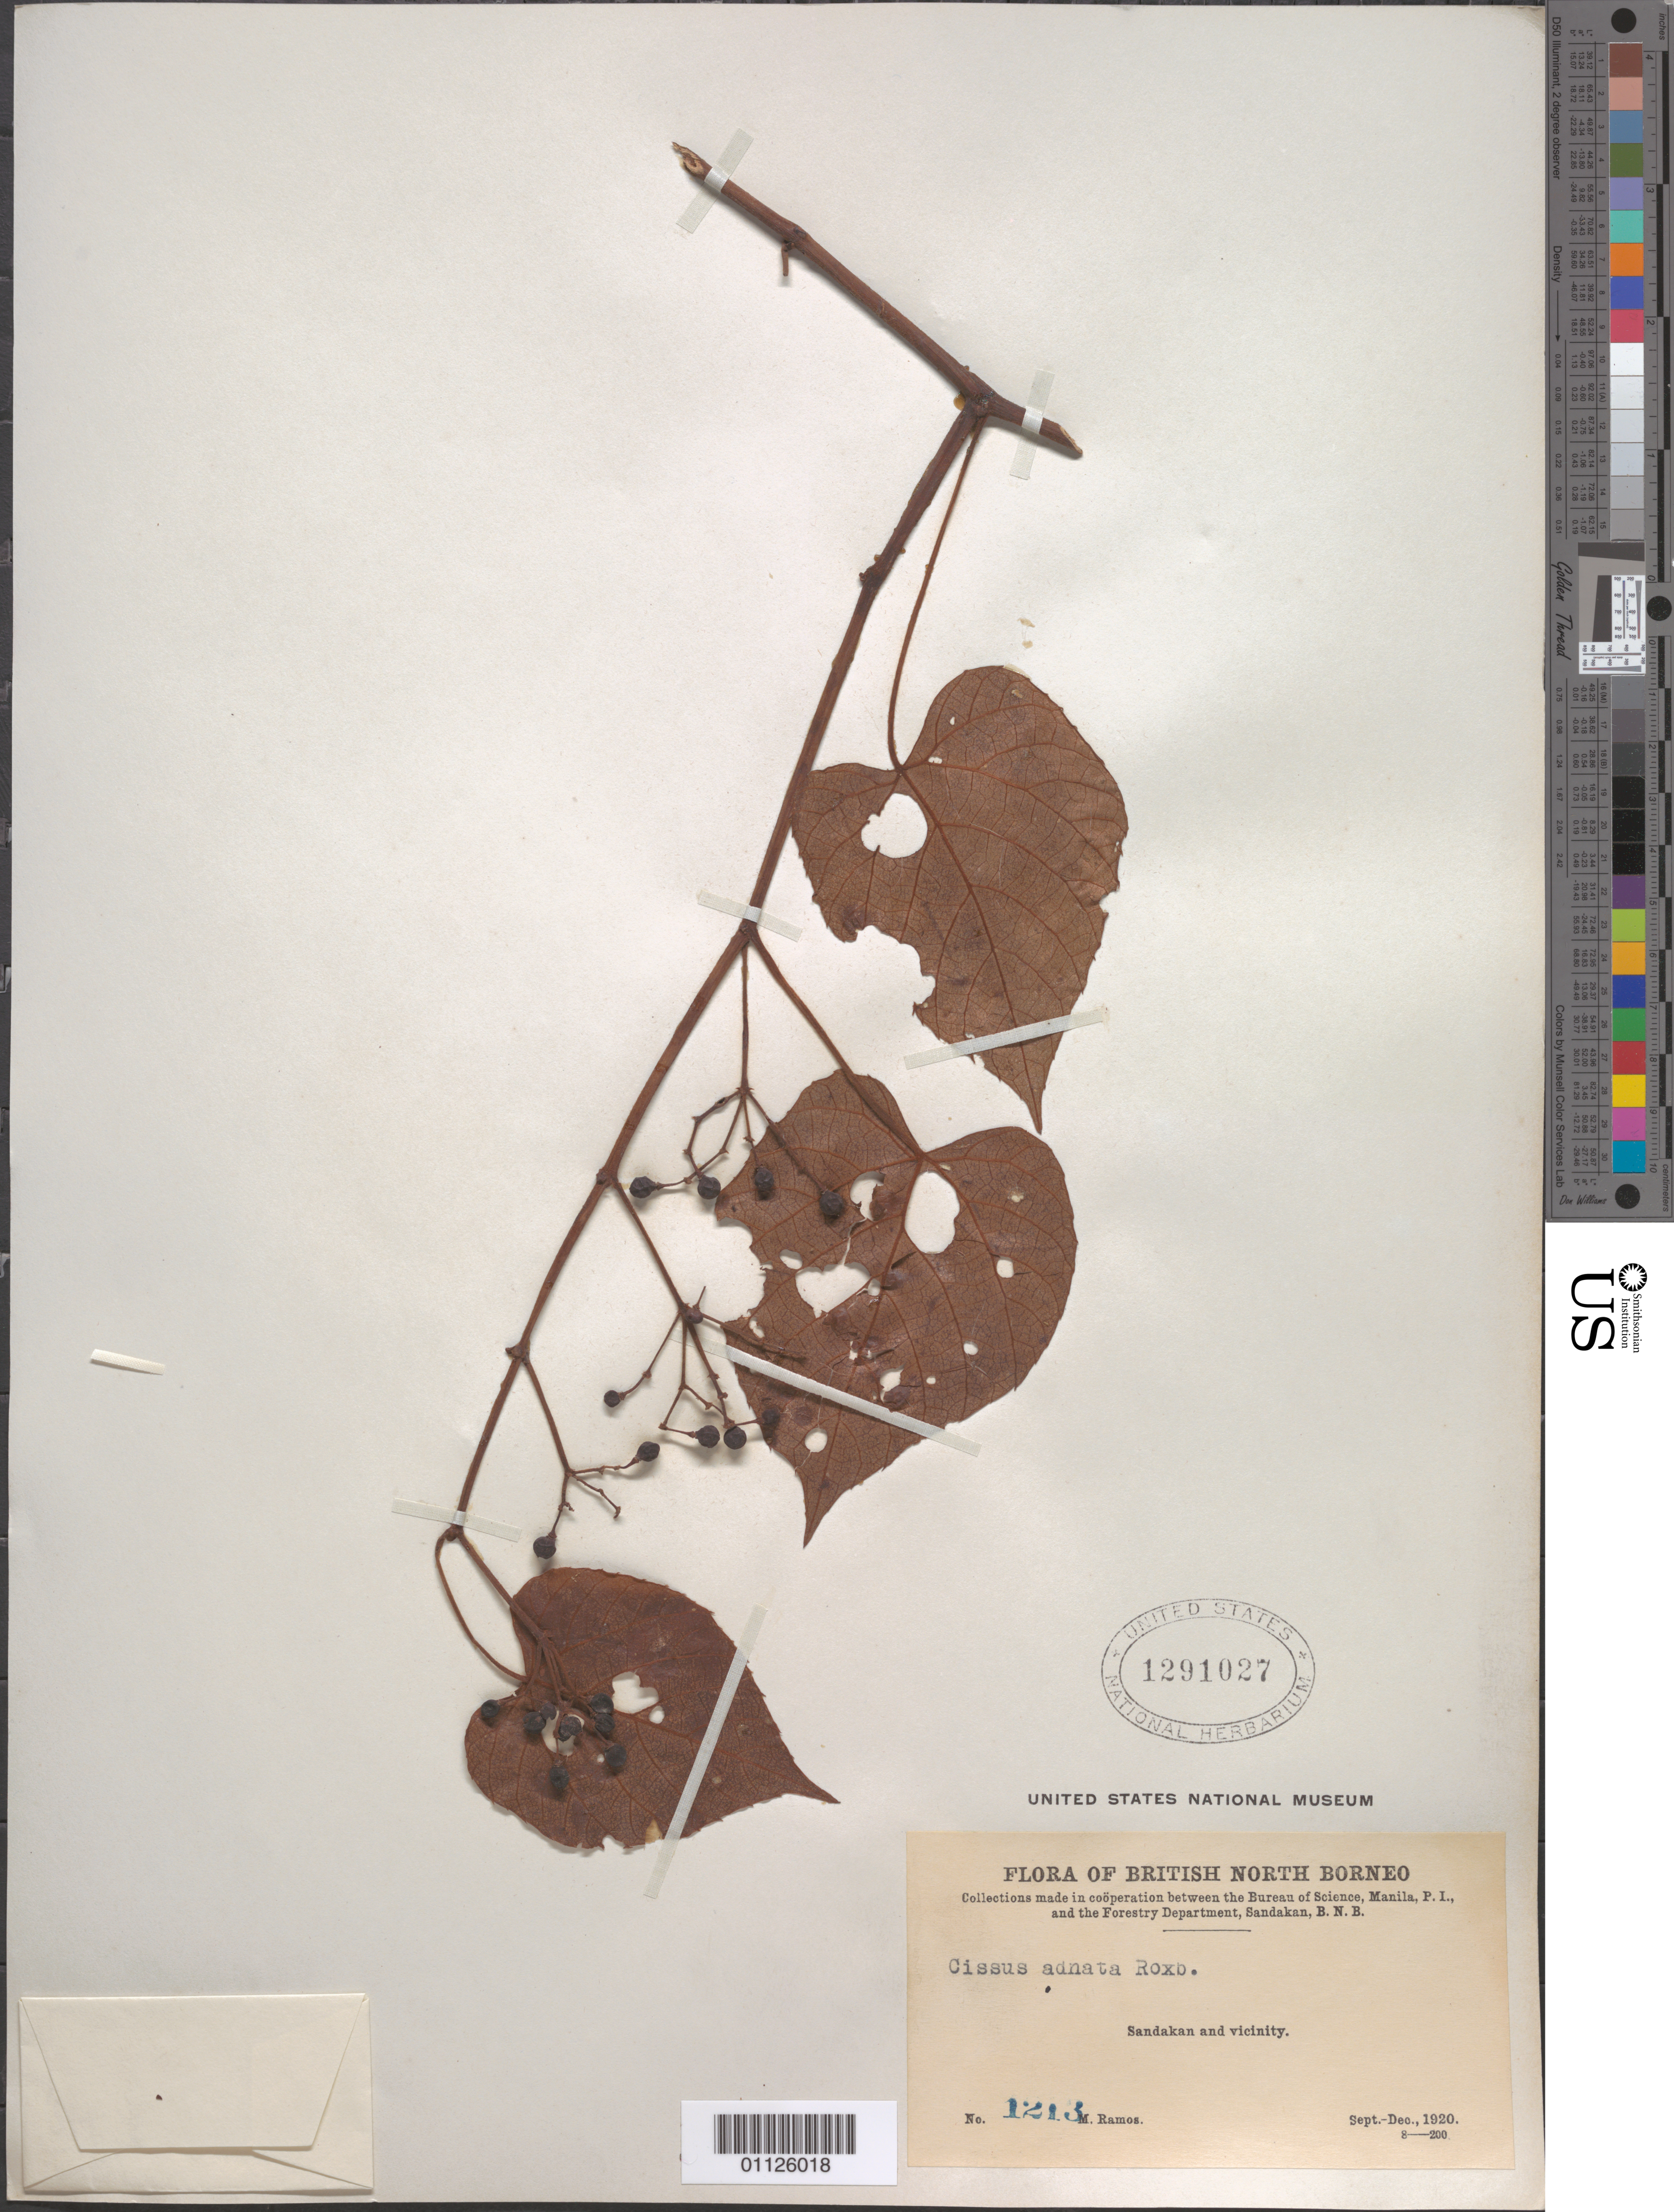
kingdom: Plantae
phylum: Tracheophyta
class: Magnoliopsida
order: Vitales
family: Vitaceae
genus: Cissus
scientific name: Cissus adnata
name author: Roxb.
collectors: M. Ramos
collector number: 1213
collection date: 1920-09/1920-12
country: Malaysia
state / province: Sabah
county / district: Sandakan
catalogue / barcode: US 1291027